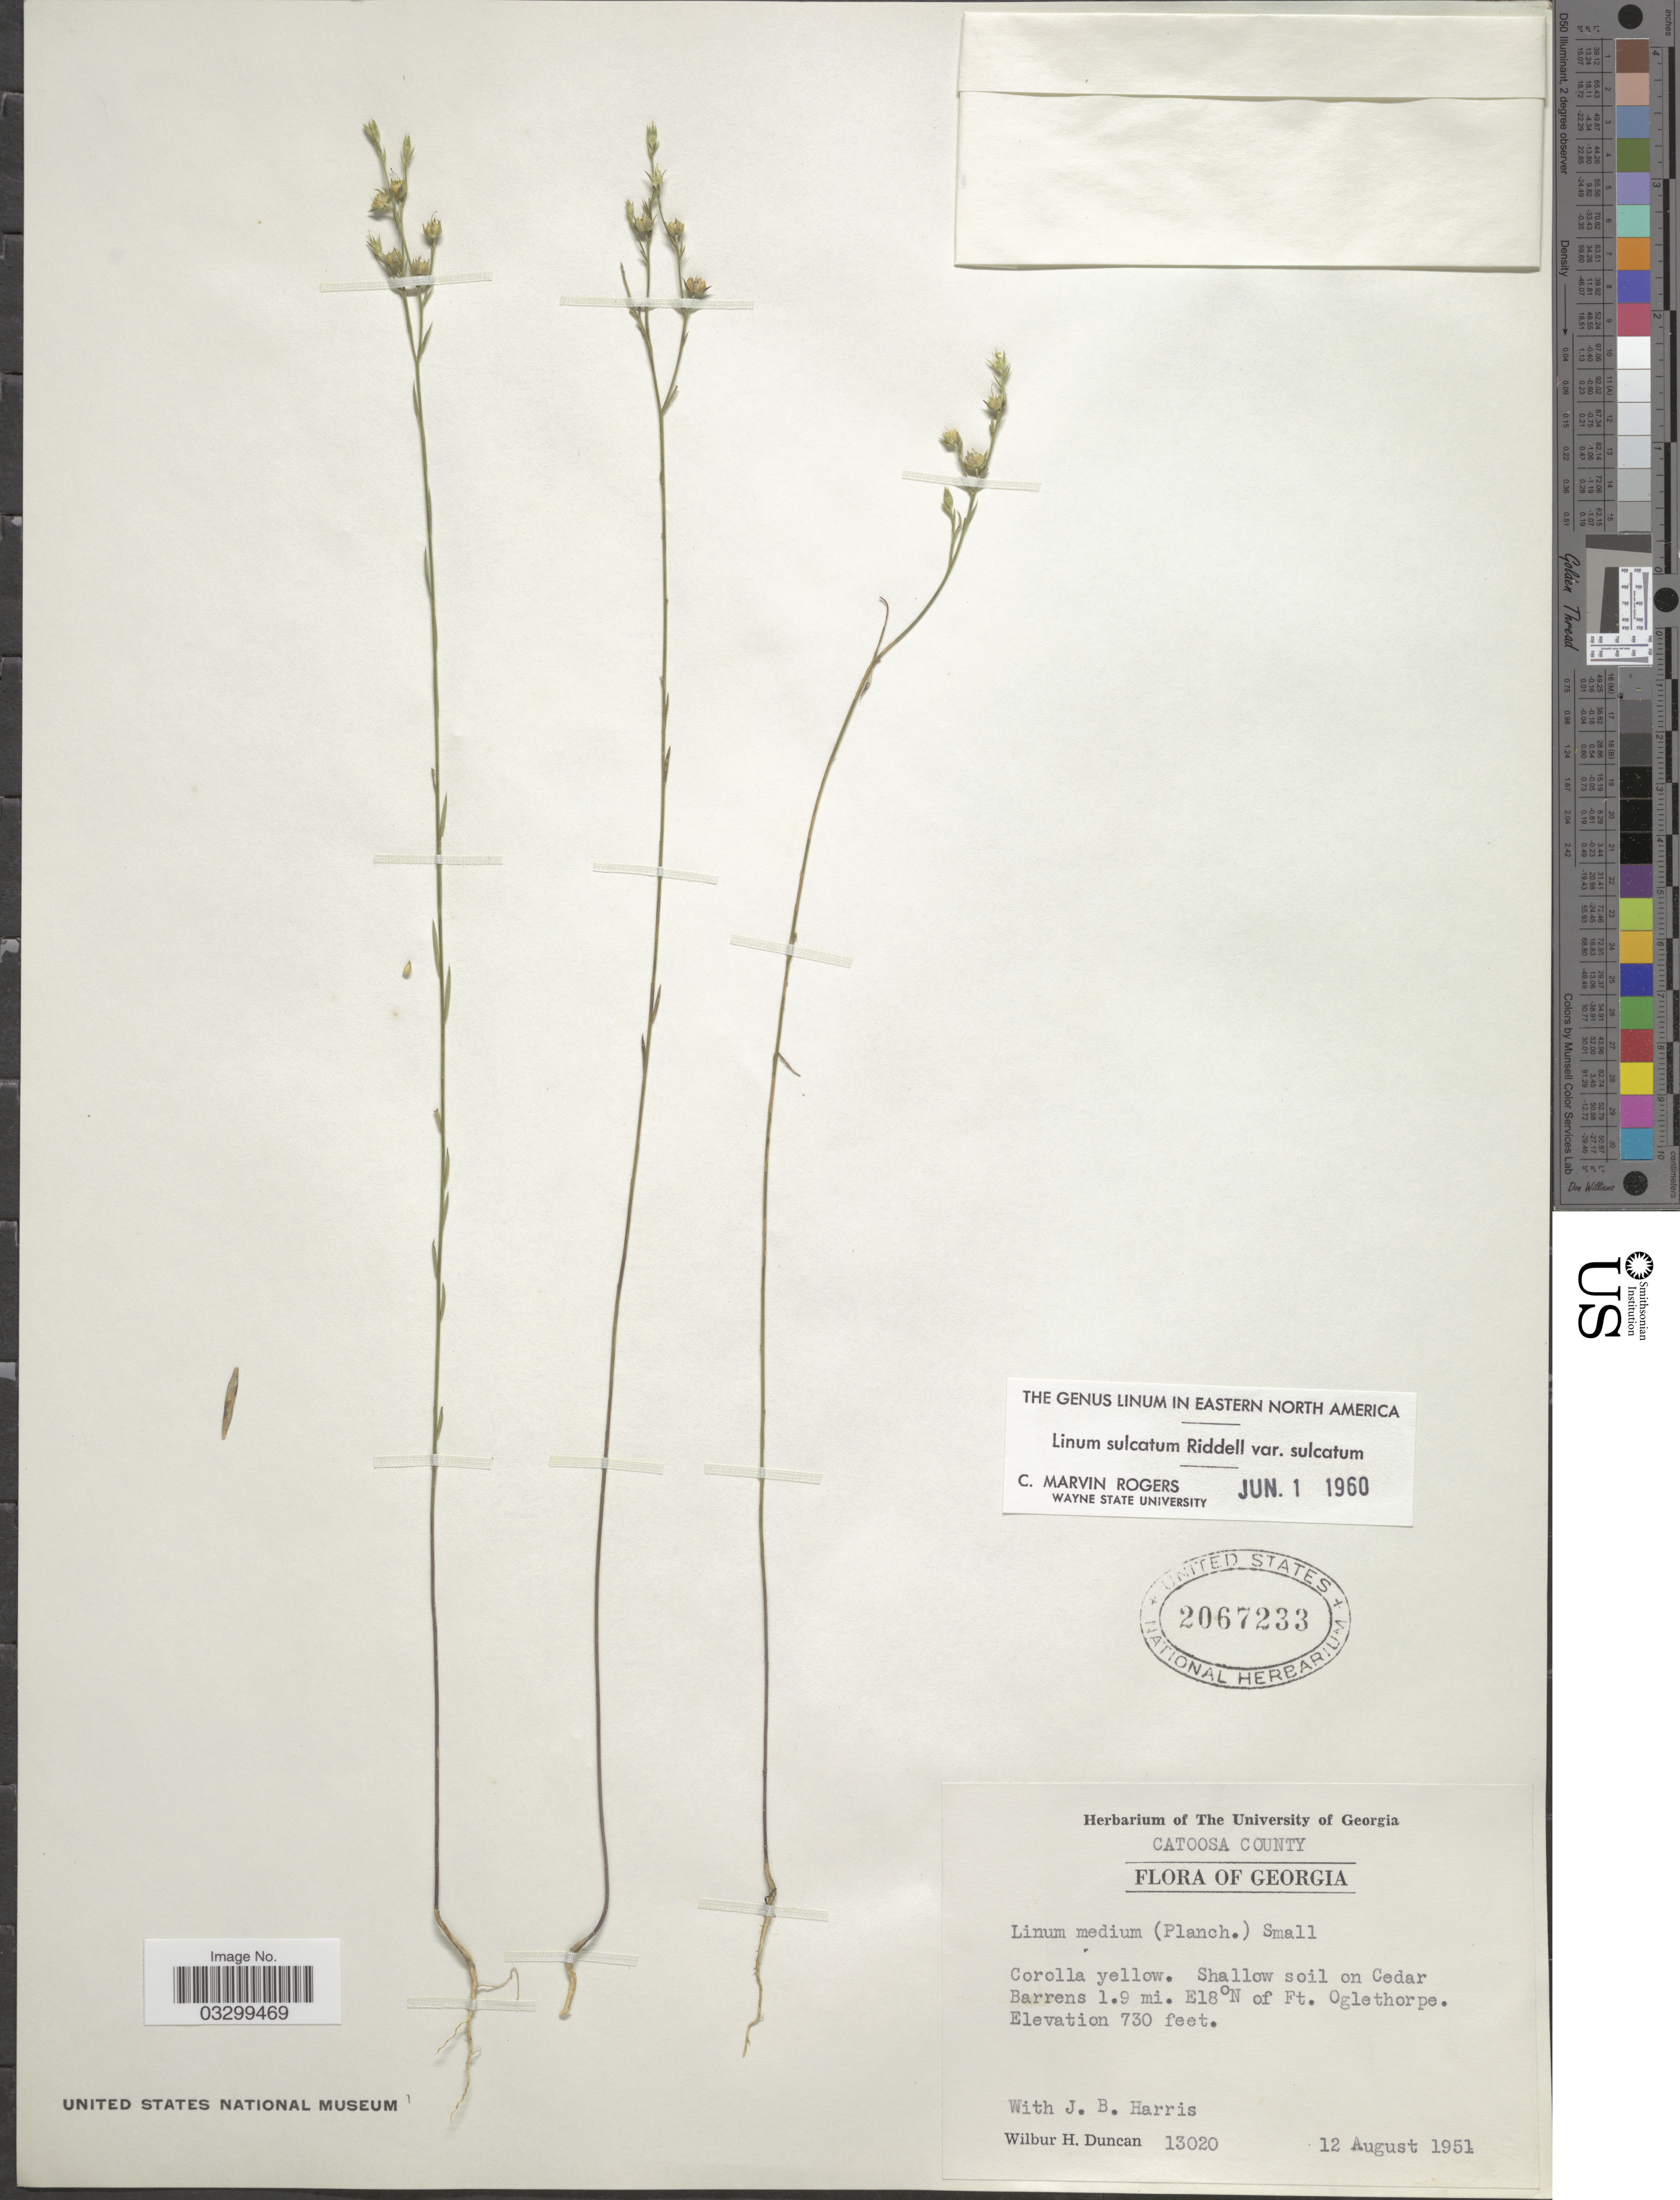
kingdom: Plantae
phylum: Tracheophyta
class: Magnoliopsida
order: Malpighiales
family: Linaceae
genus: Linum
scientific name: Linum sulcatum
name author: Riddell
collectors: W. H. Duncan & J. B. Harris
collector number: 13020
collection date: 1951-08-12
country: United States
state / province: Georgia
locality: Catoosa County. On Cedar Barrens 1.9 mi. E18ºN of Ft. Oglethorpe.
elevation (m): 223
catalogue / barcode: US 2067233